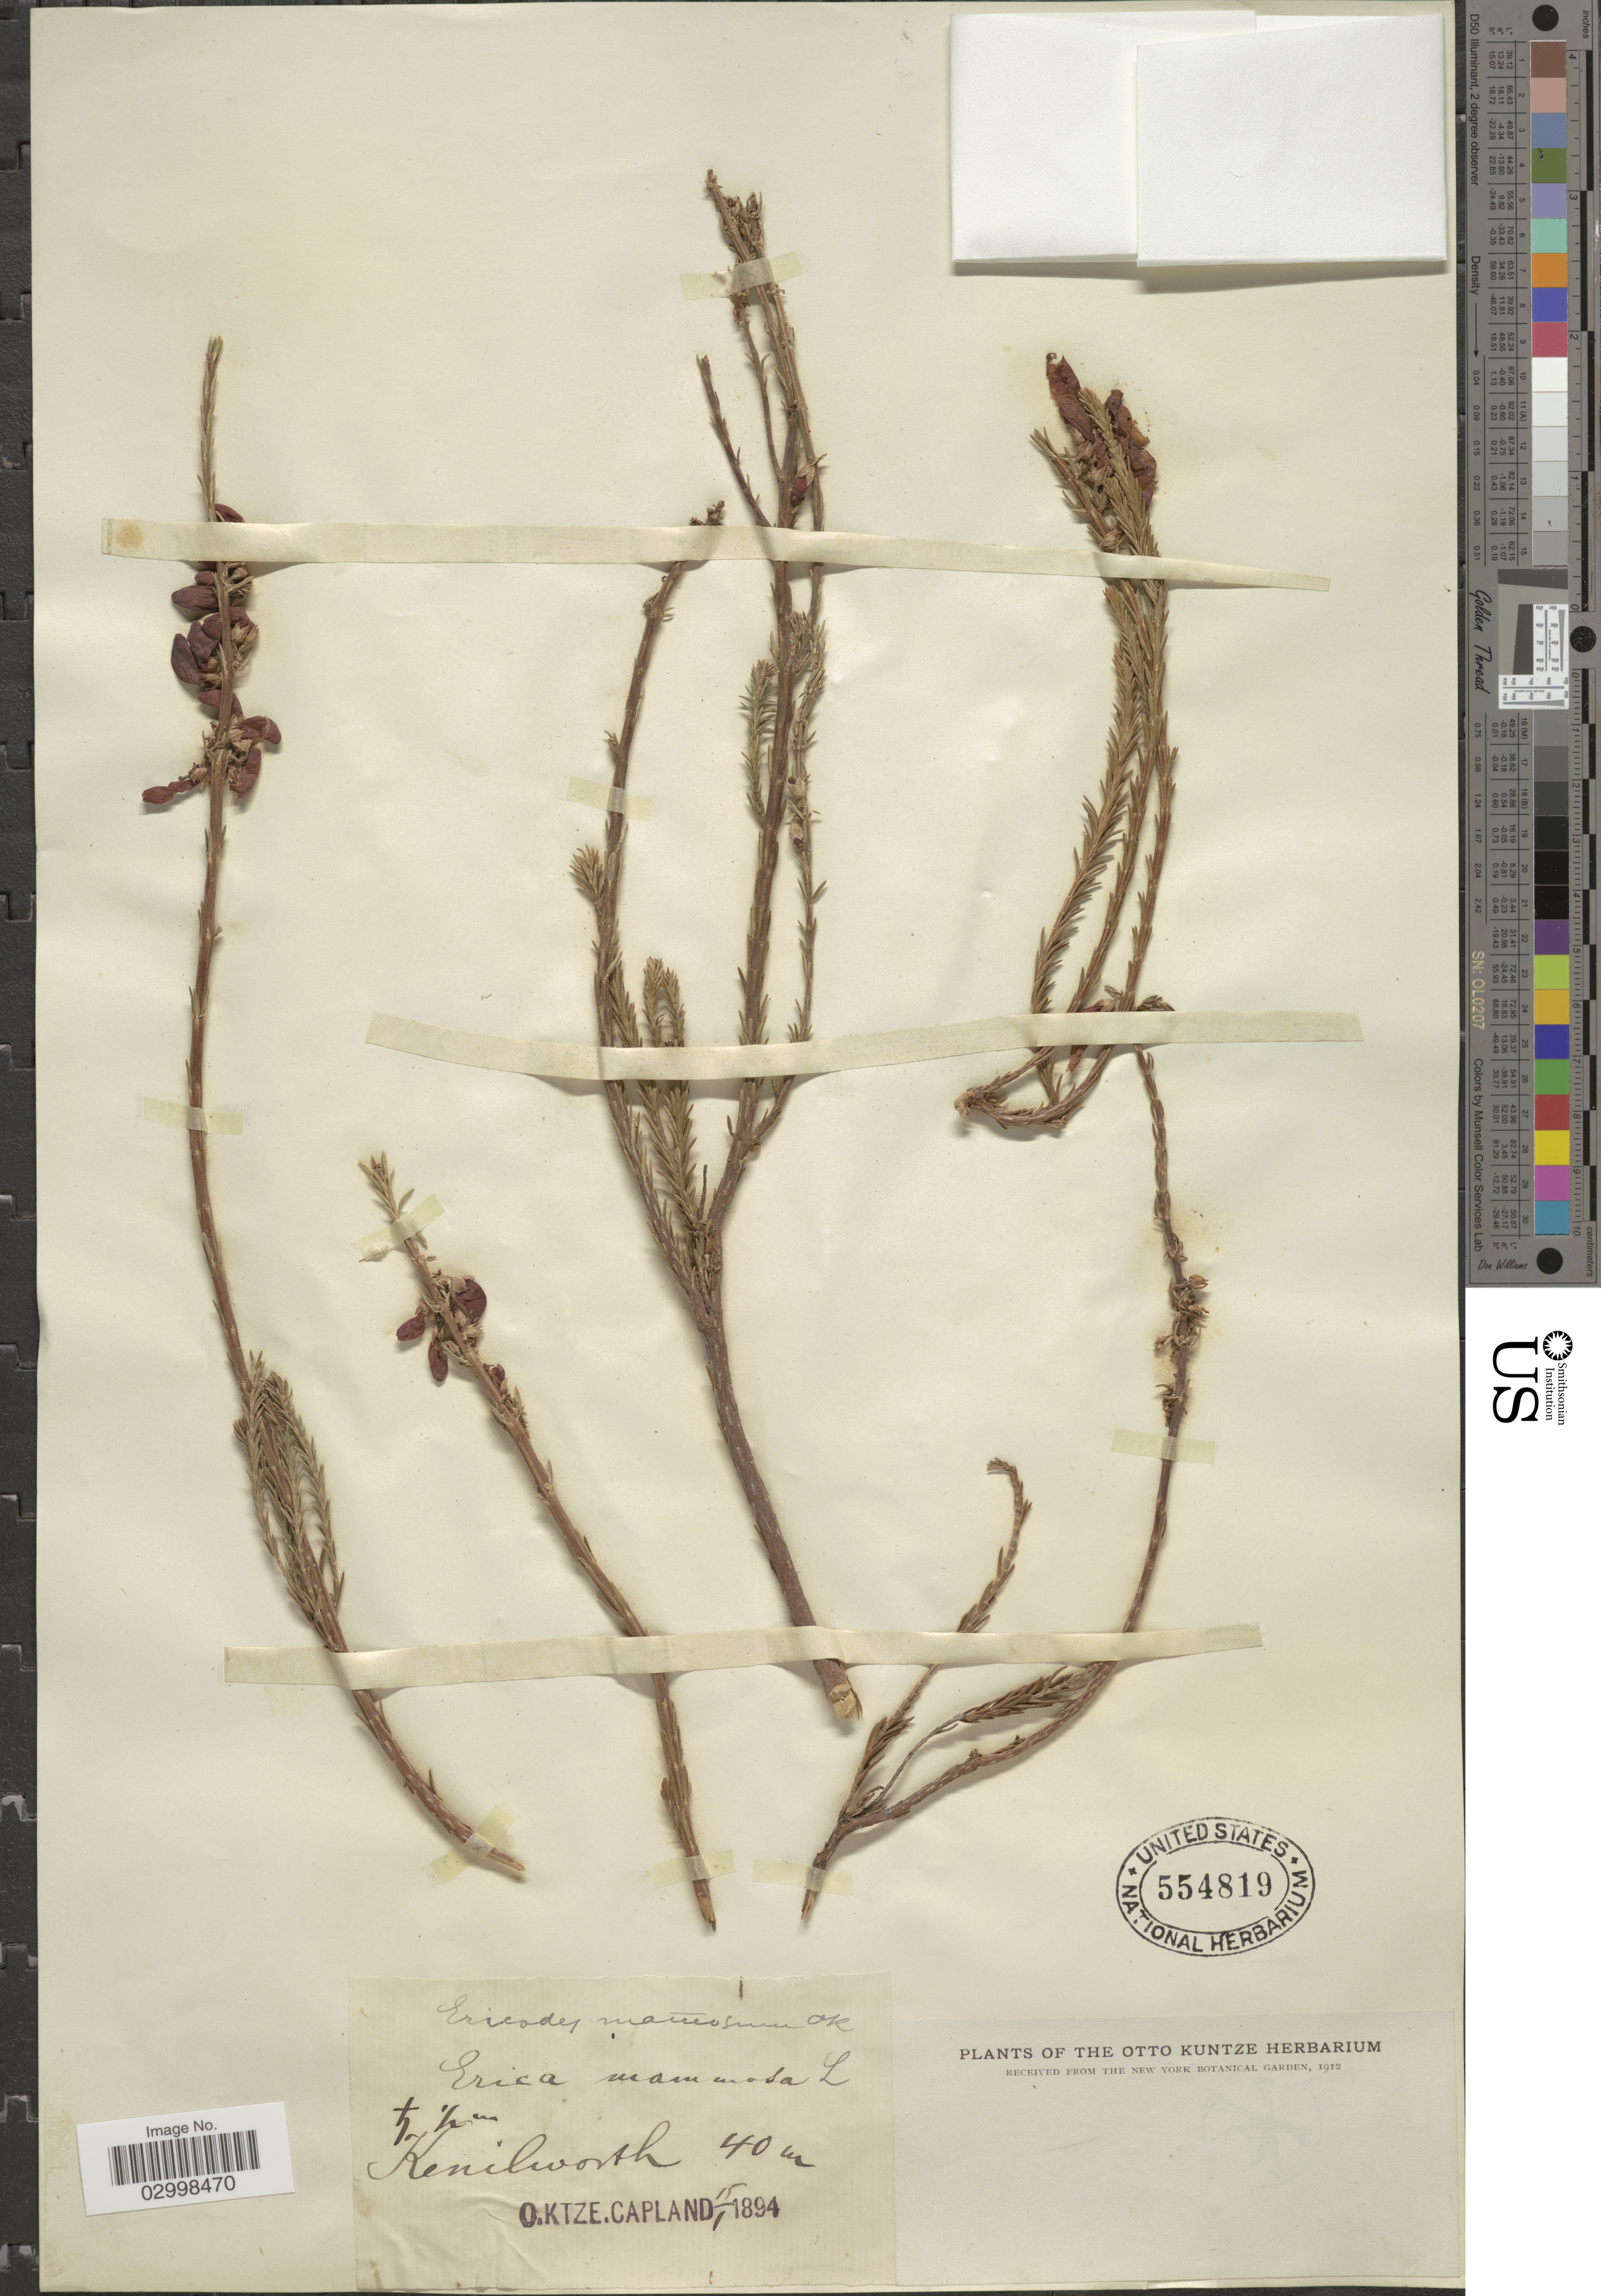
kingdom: Plantae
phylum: Tracheophyta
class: Magnoliopsida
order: Ericales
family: Ericaceae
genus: Erica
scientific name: Erica mammosa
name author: L.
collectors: C.E.O. Kuntze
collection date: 1894-01-15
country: South Africa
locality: Kenilworth, Capland.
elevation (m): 40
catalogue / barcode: US 554819